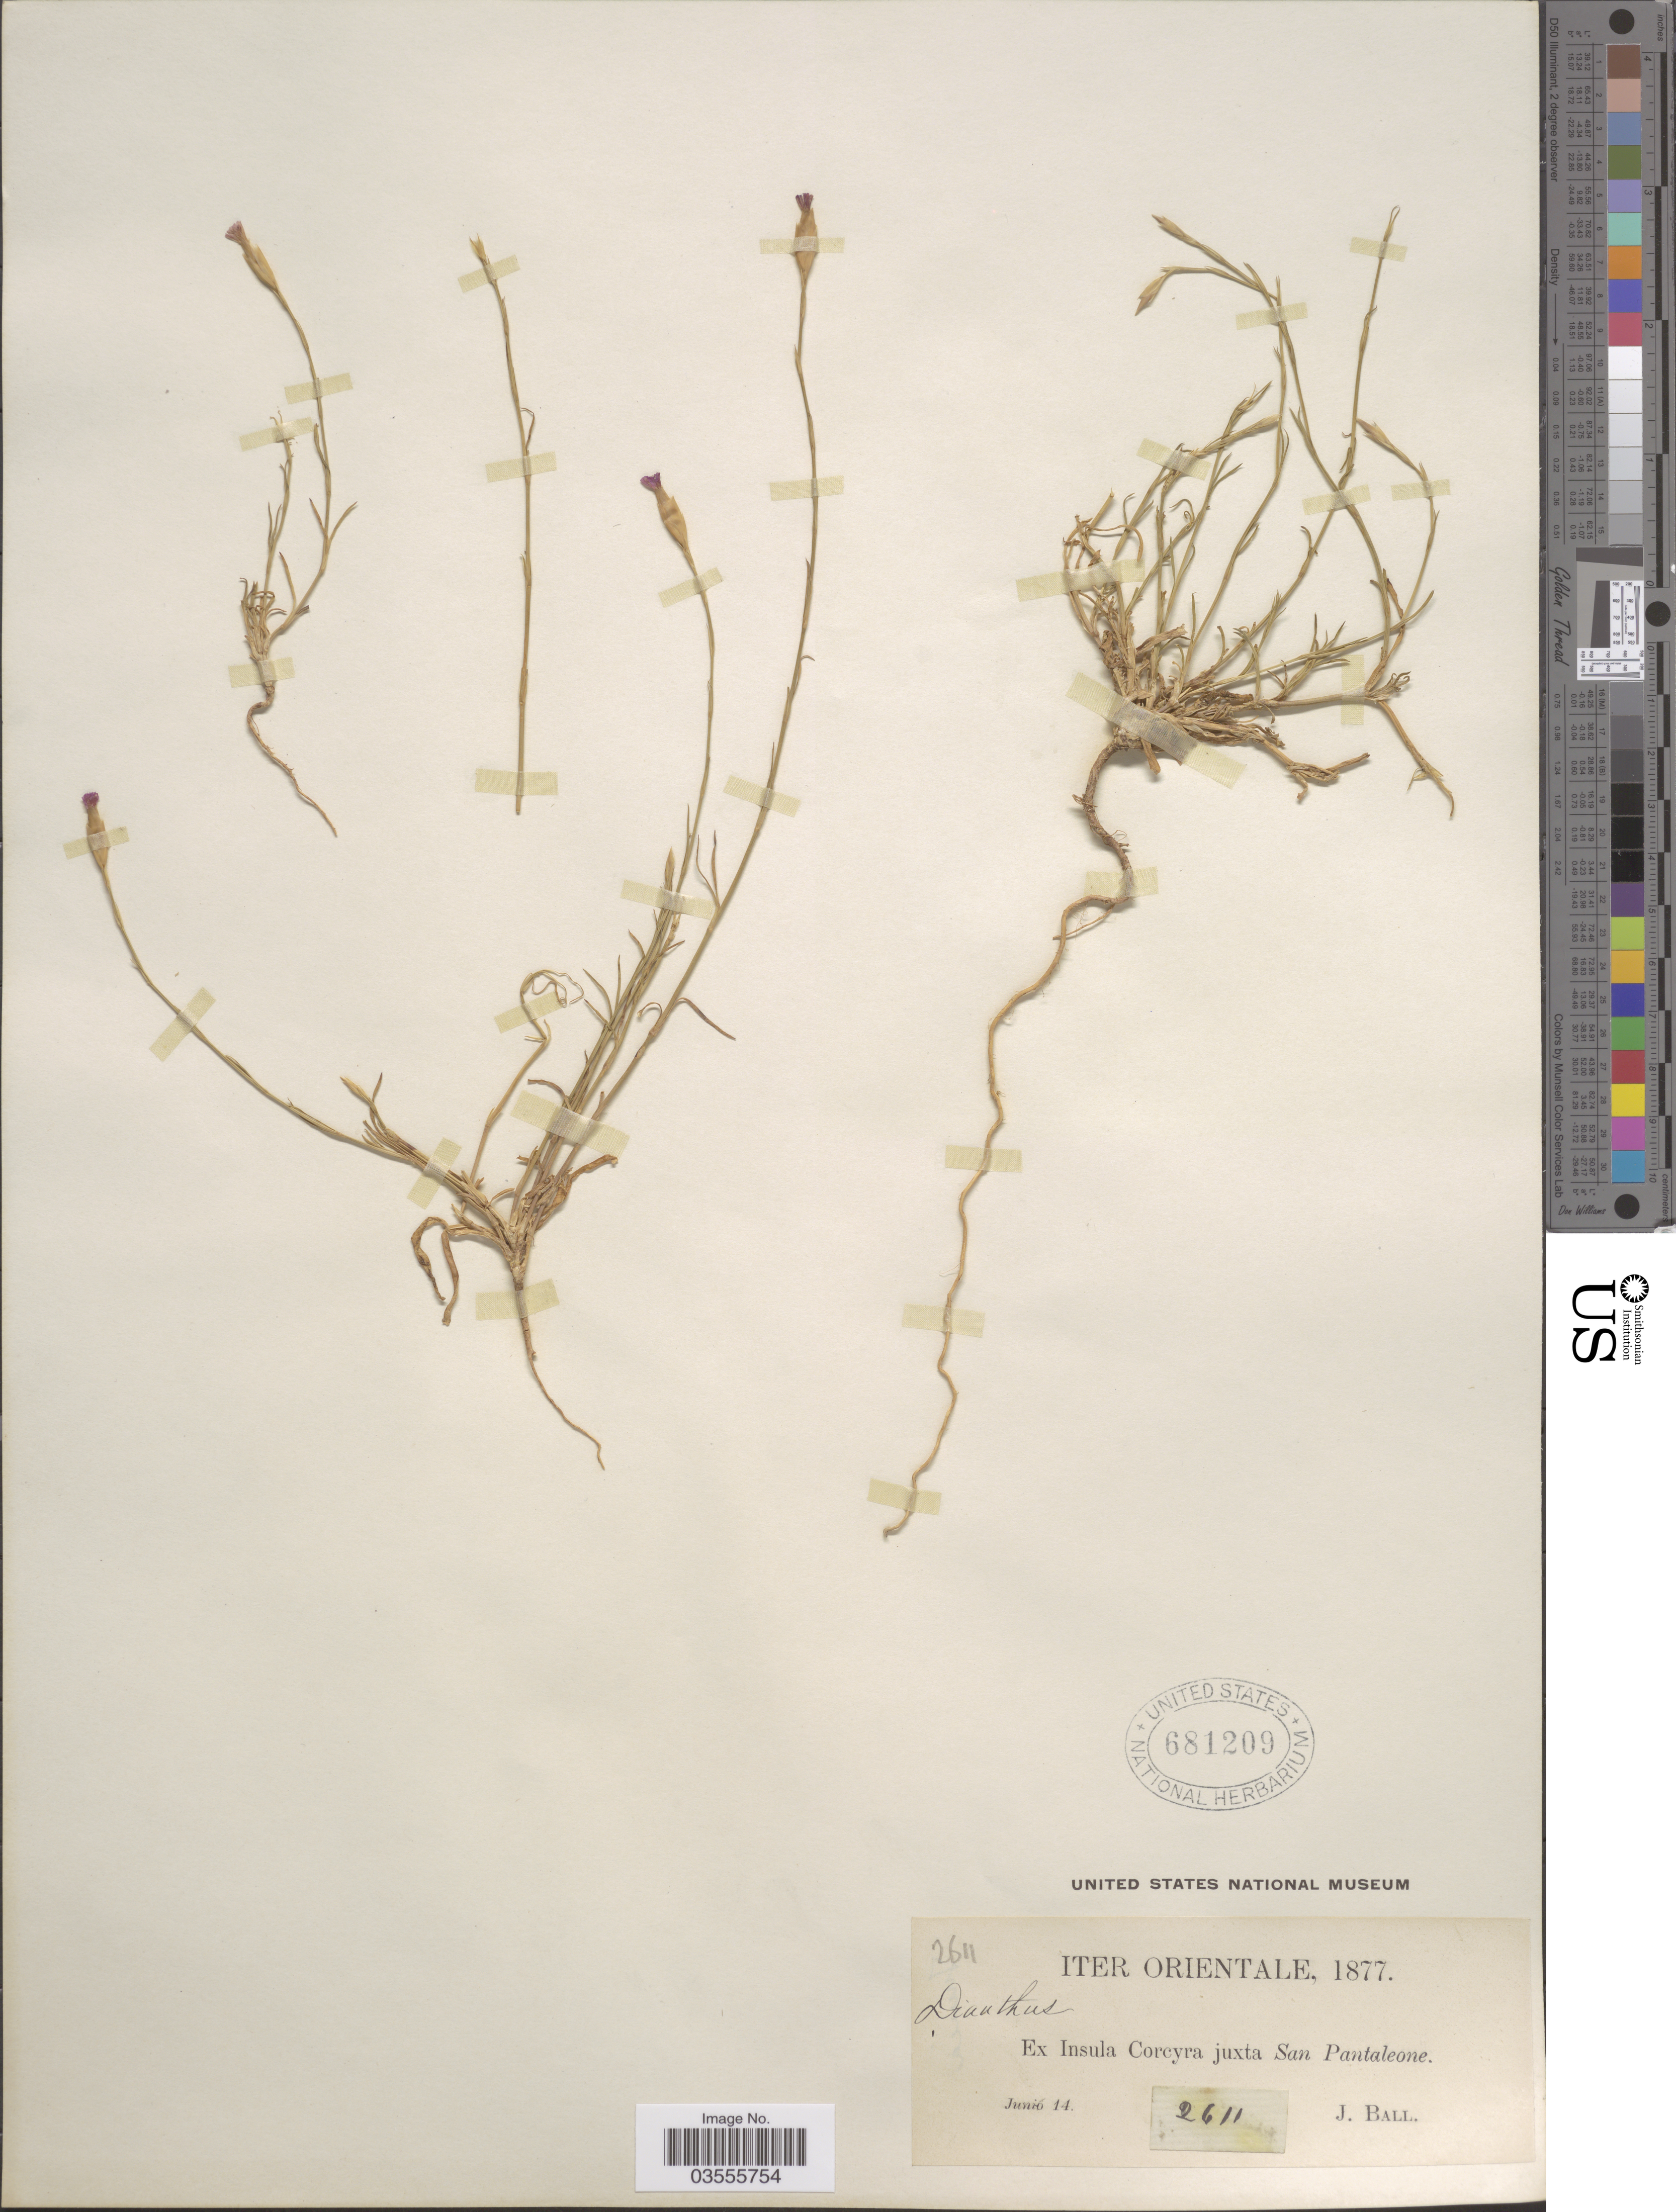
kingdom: Plantae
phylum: Tracheophyta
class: Magnoliopsida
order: Caryophyllales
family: Caryophyllaceae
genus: Petrorhagia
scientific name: Petrorhagia prolifera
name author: (L.) P.W. Ball & Heywood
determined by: Rabeler, R. K.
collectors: J. Ball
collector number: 2611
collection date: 1877-06-14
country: Greece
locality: Iter Orientale. Ex Insula Corcyra juxta San Pantaleone.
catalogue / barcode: US 681209